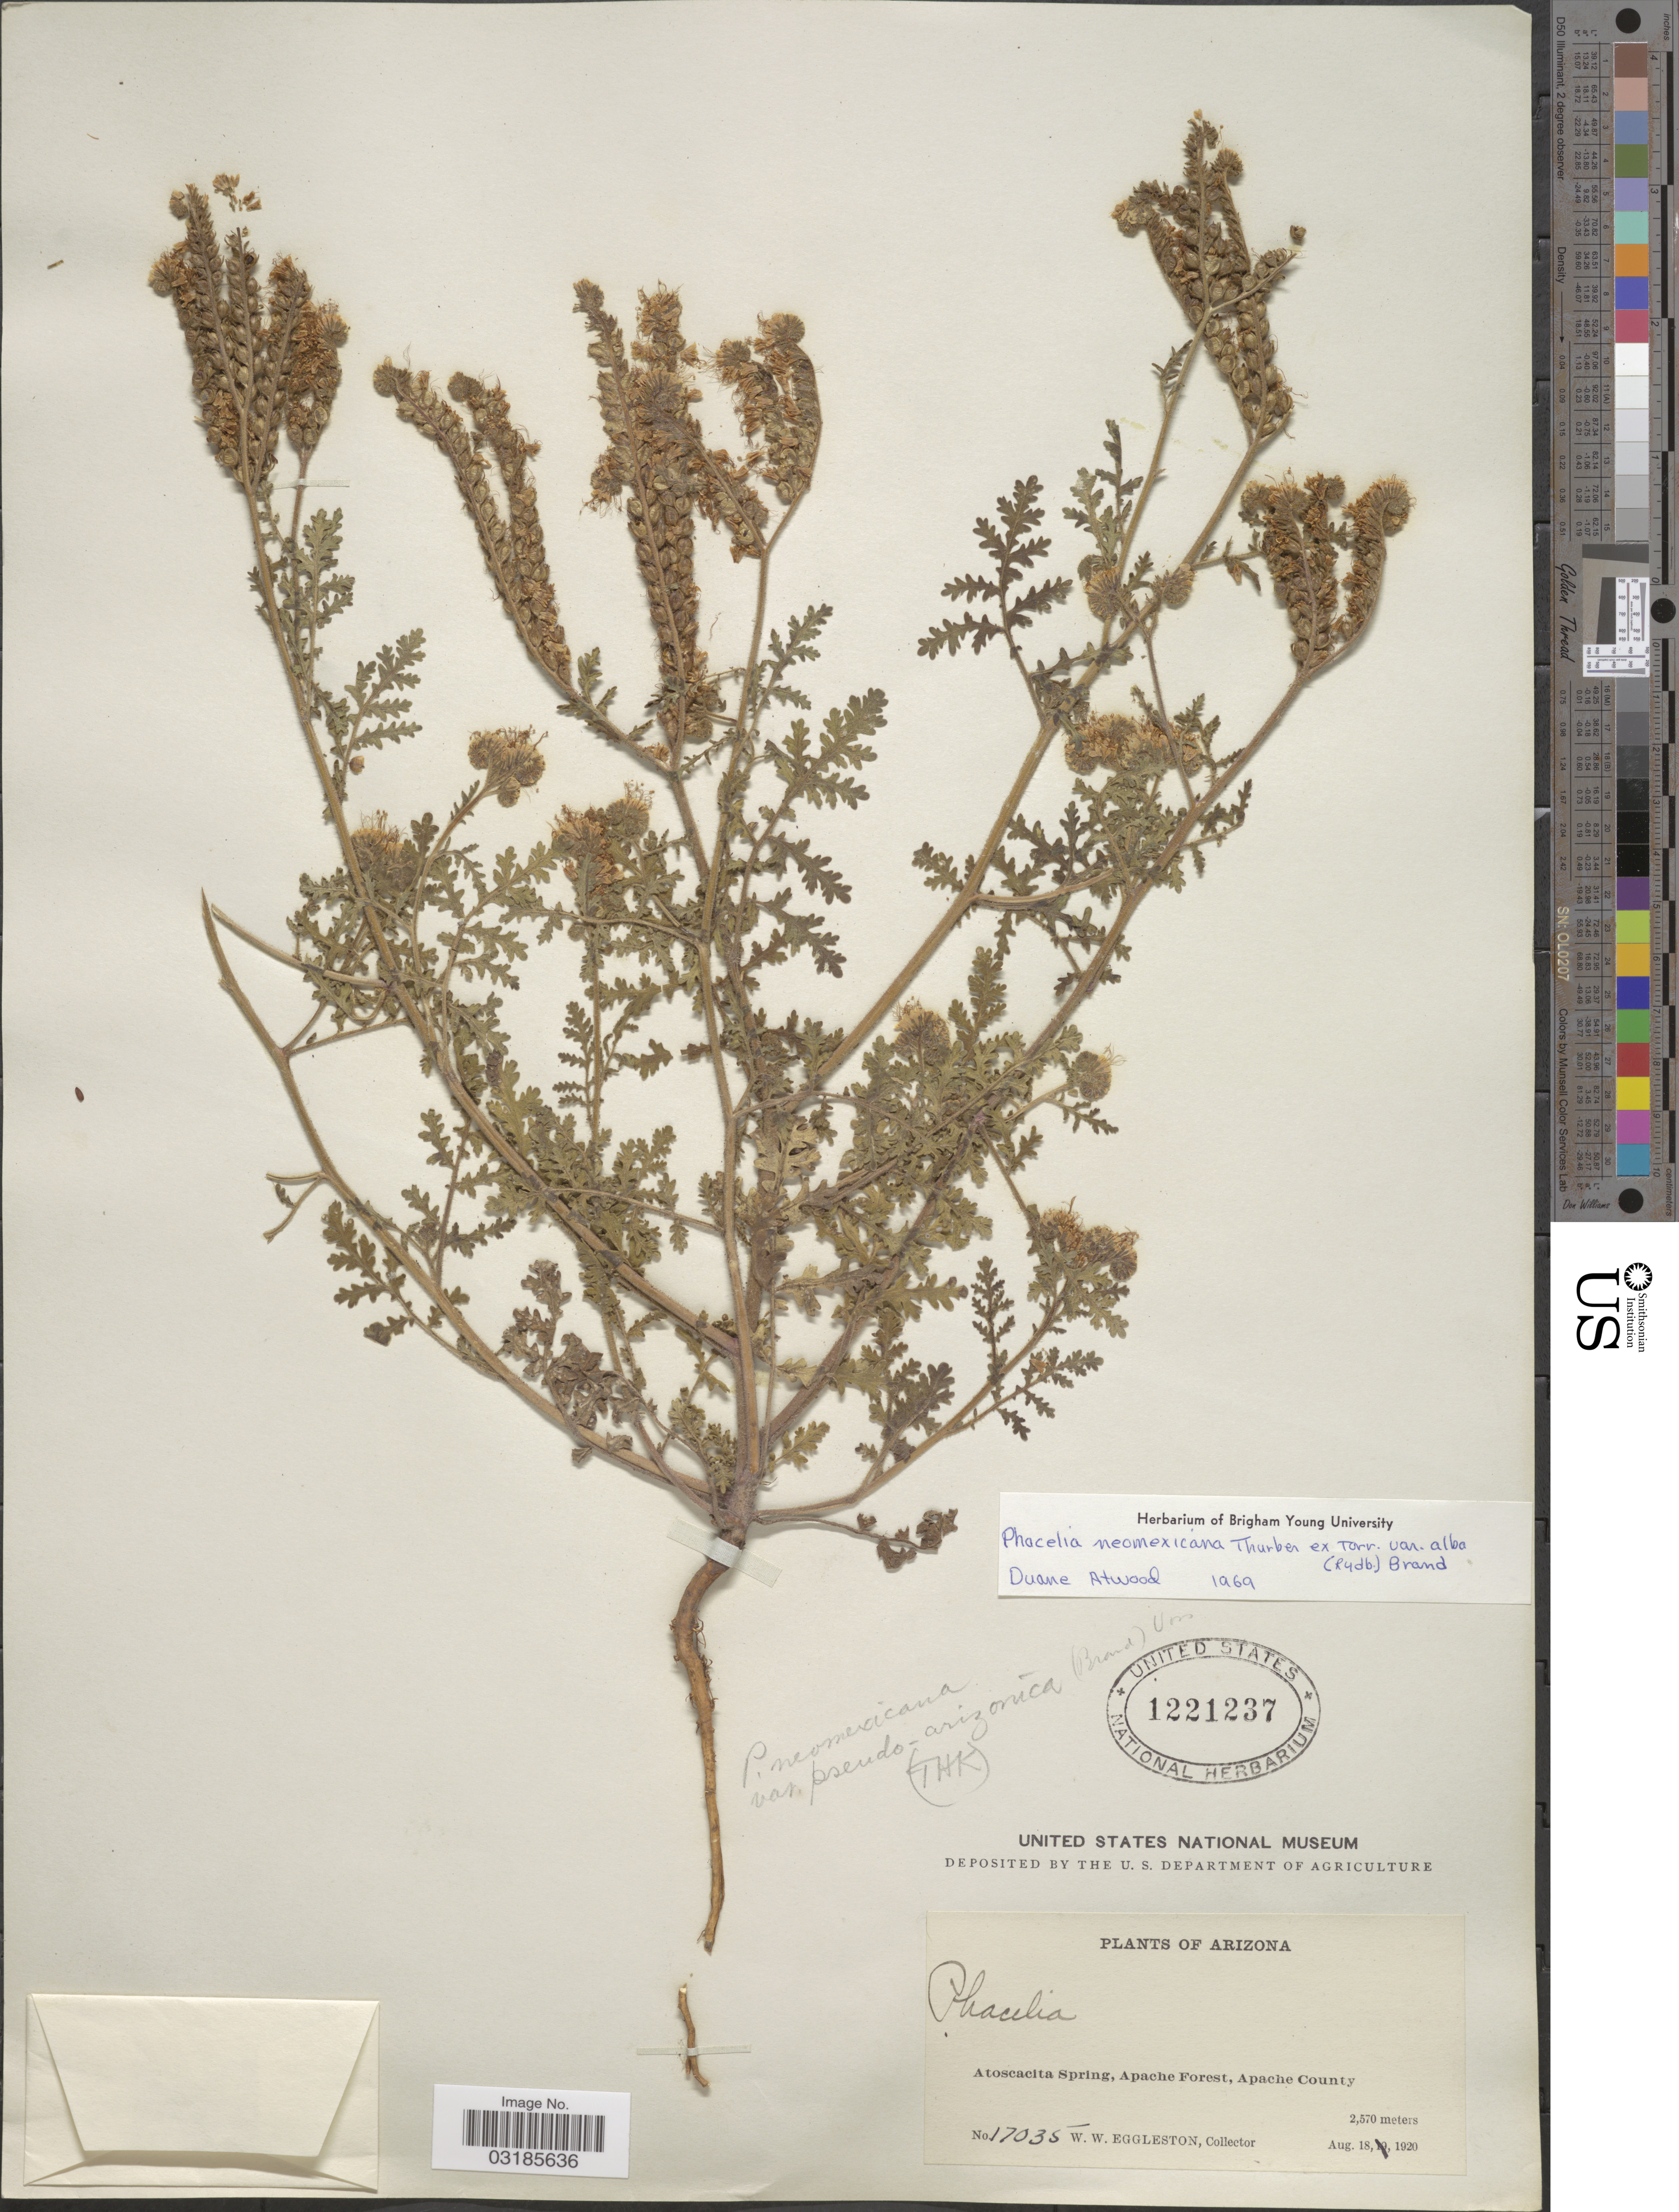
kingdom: Plantae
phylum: Tracheophyta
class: Magnoliopsida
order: Boraginales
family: Hydrophyllaceae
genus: Phacelia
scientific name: Phacelia neomexicana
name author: Thurb. ex Torr.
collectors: W. W. Eggleston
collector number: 17035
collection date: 1920-08-18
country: United States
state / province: Arizona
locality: Atoscacita Spring, Apache Forest, Apache County.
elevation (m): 2570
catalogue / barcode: US 1221237